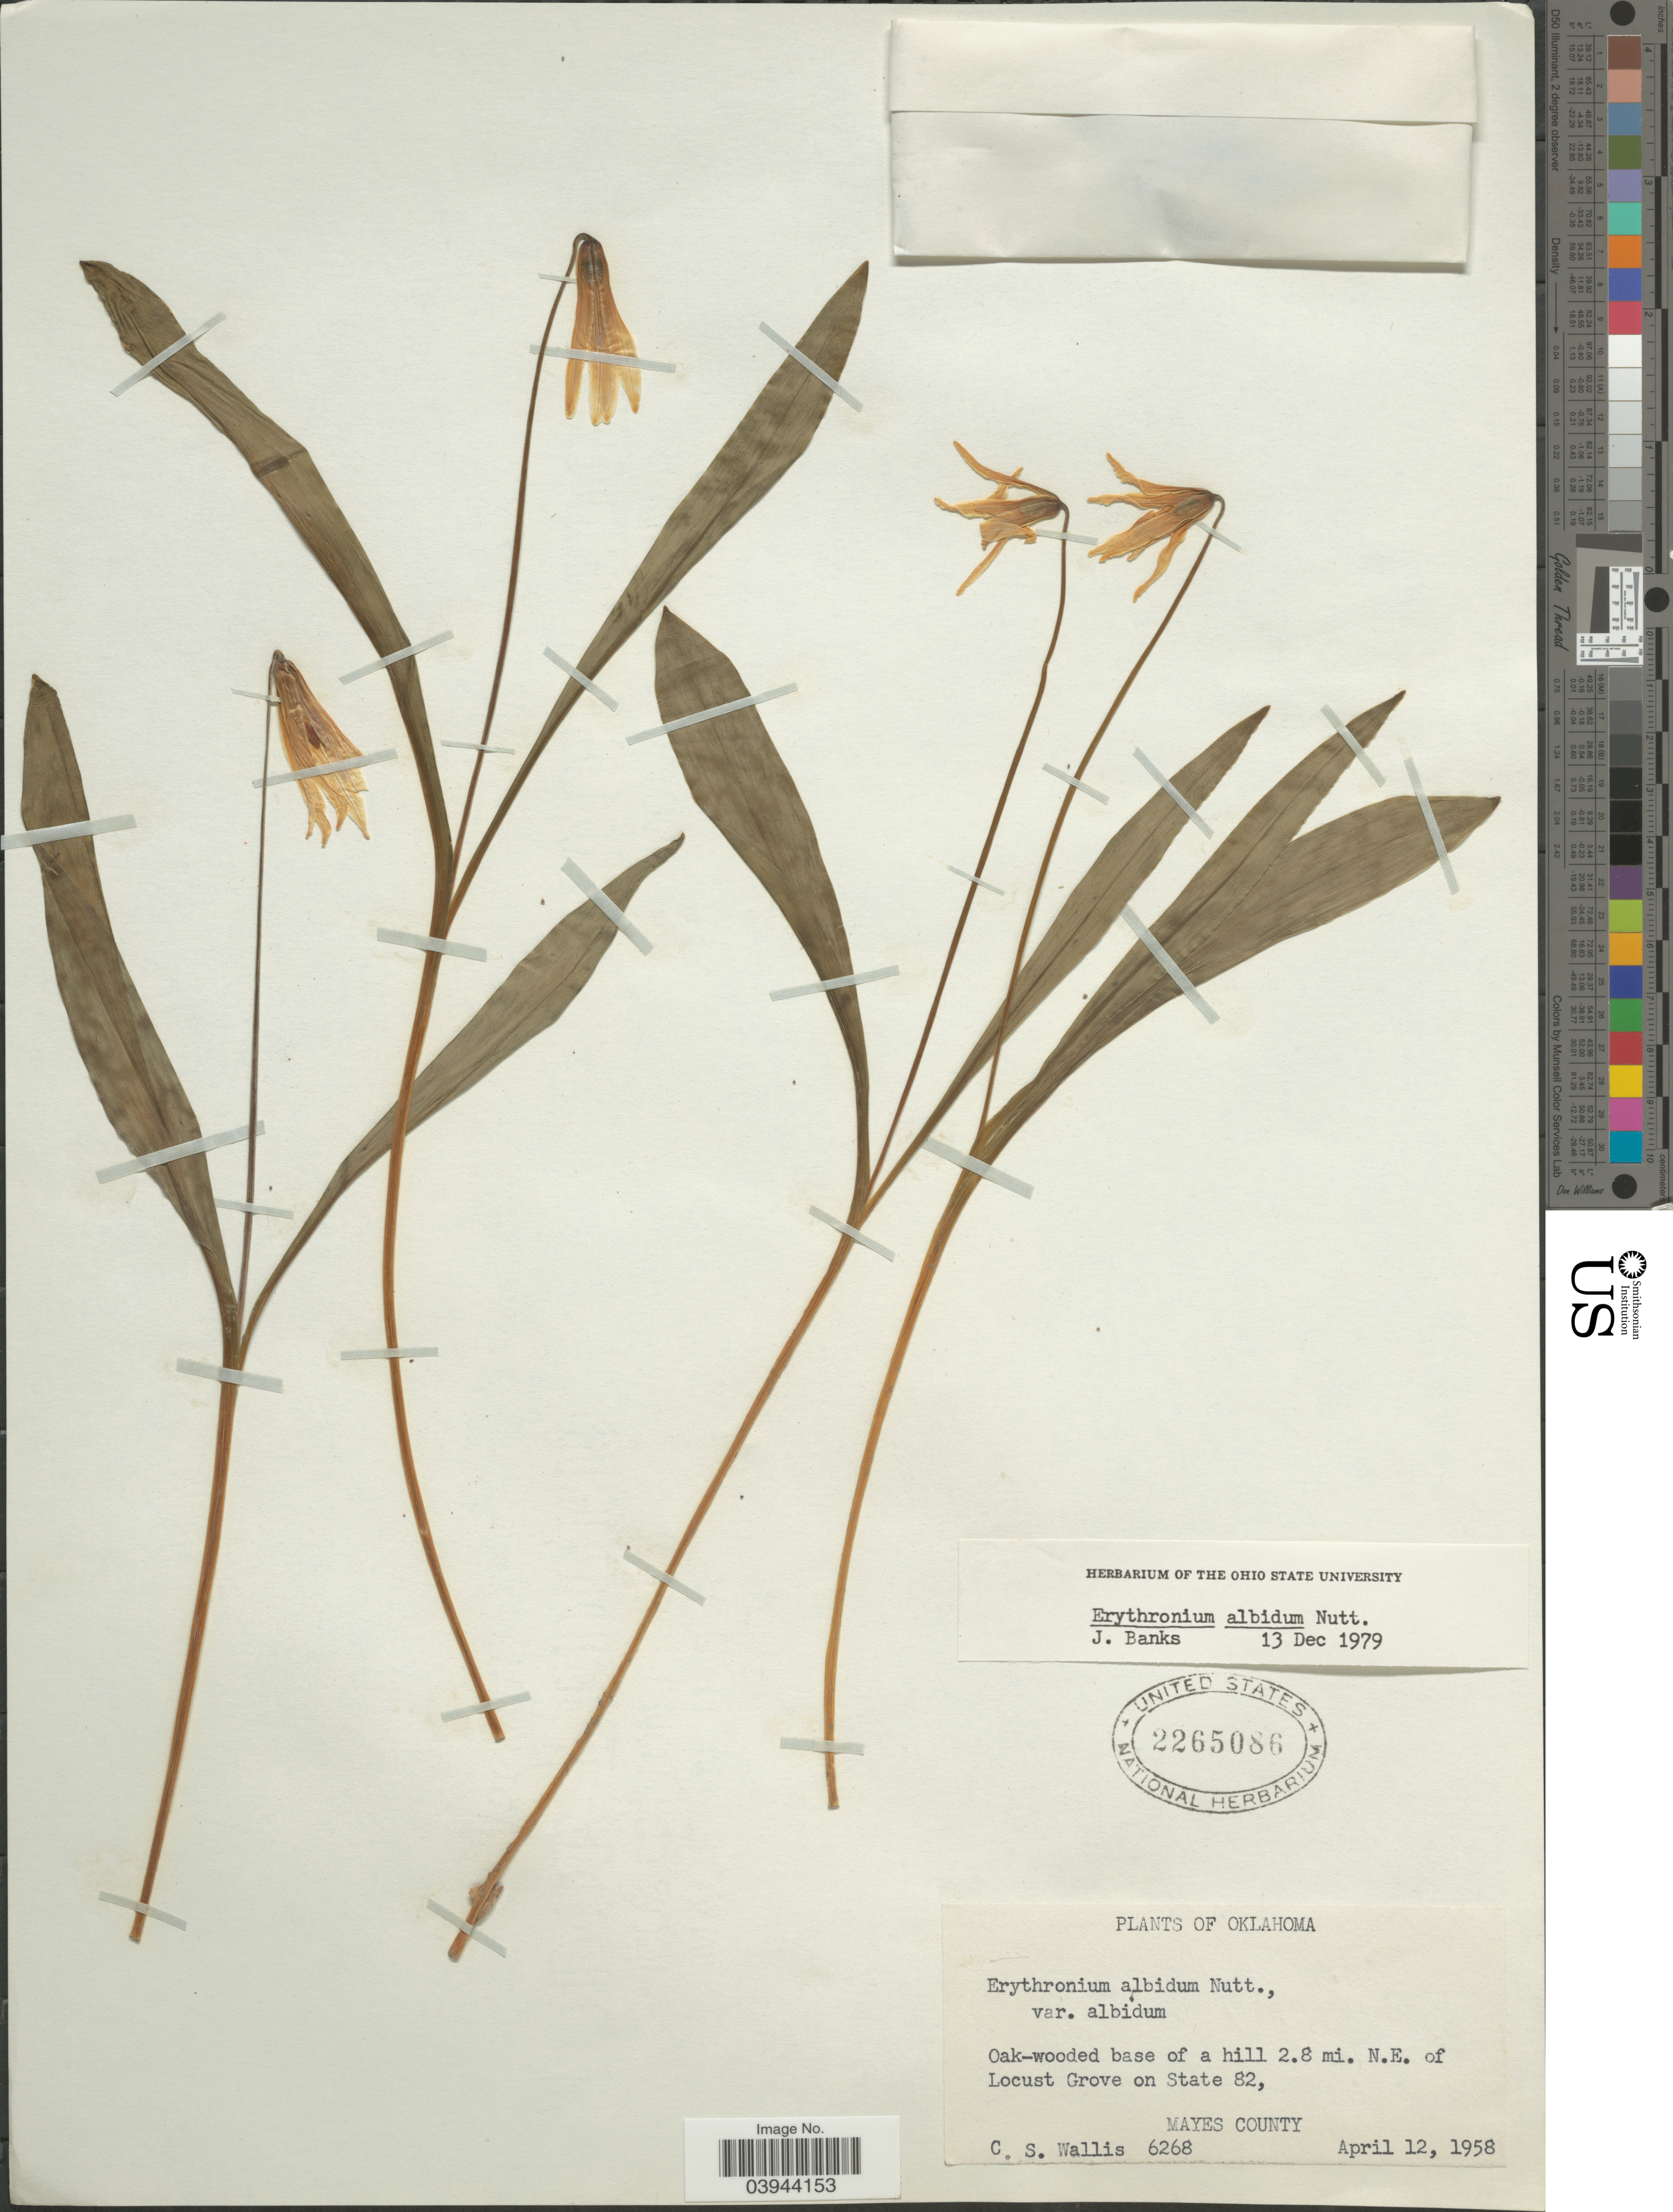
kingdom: Plantae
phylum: Tracheophyta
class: Liliopsida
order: Liliales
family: Liliaceae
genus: Erythronium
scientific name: Erythronium albidum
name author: Nutt.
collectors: C. S. Wallis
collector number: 6268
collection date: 1958-04-12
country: United States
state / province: Oklahoma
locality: Oak-wooded base of a hill 2.8 mi. N.E. of Locust Grove on State 82, Mayes County.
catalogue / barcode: US 2265086